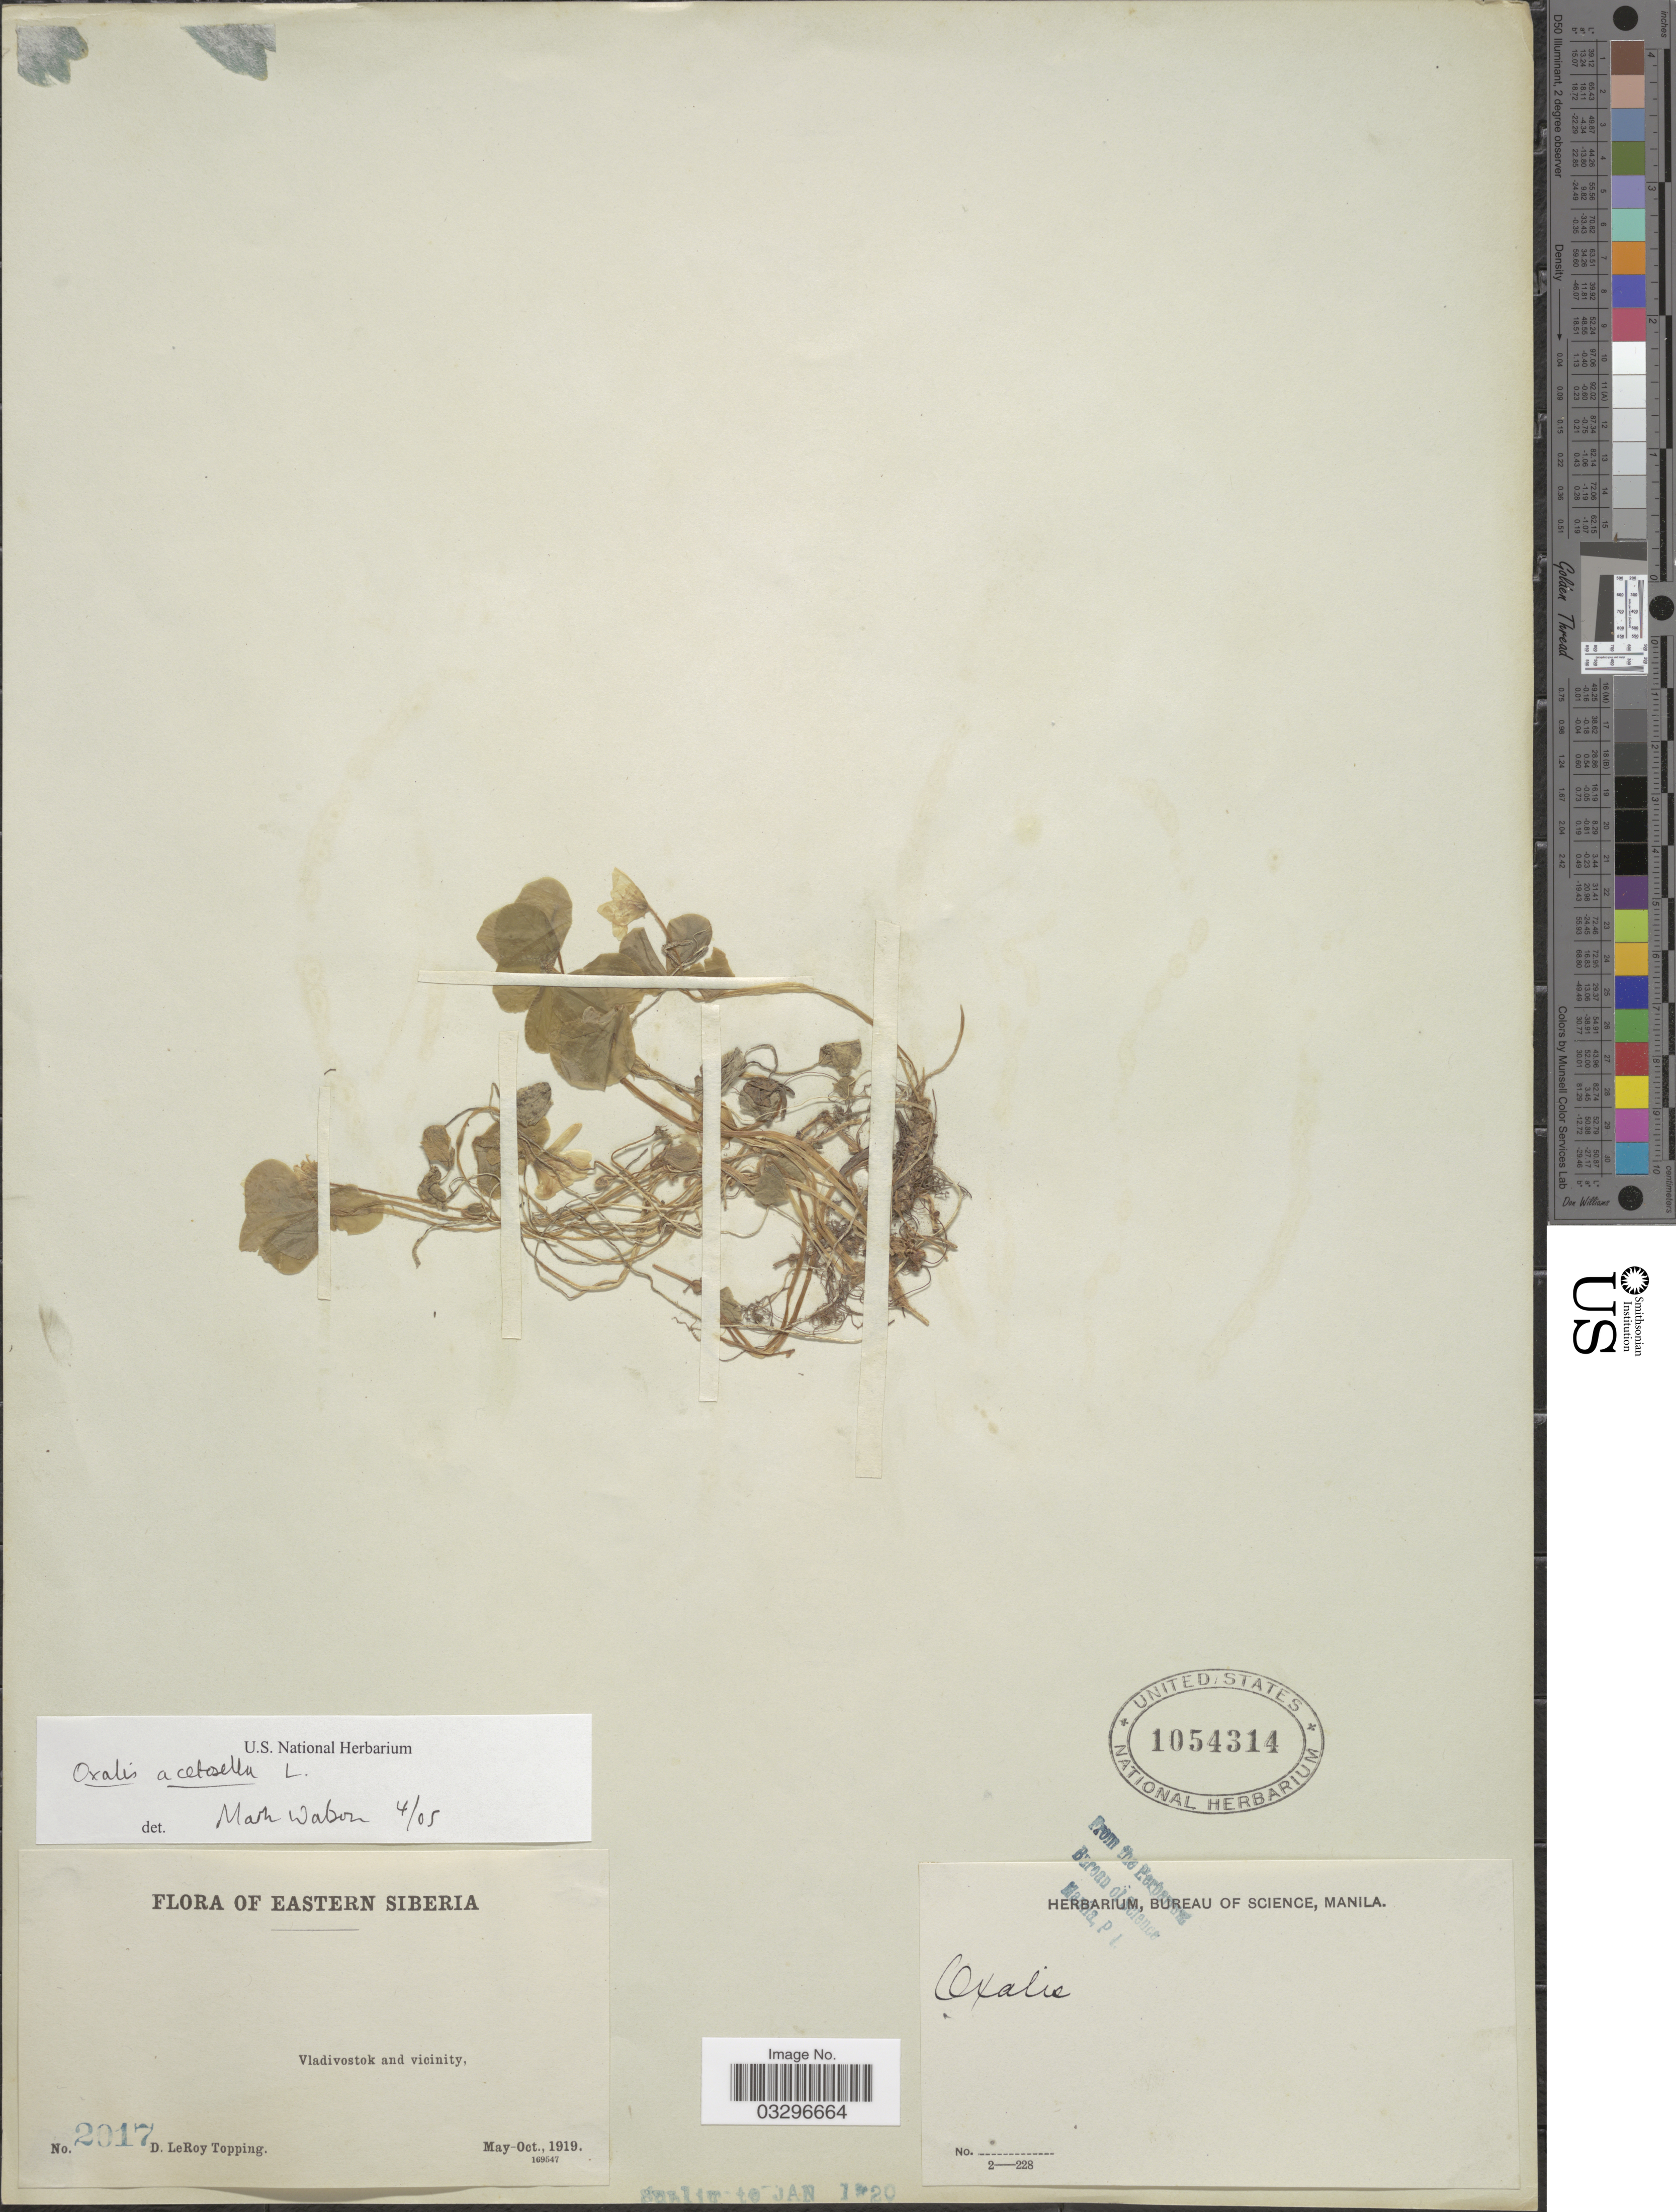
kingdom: Plantae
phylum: Tracheophyta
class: Magnoliopsida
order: Oxalidales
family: Oxalidaceae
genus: Oxalis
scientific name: Oxalis acetosella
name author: L.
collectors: D. L. Topping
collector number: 2017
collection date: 1919-05/1919-10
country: Russian Federation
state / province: Primorsky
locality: Eastern Siberia, Vladivostok and vicinity.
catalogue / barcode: US 1054314